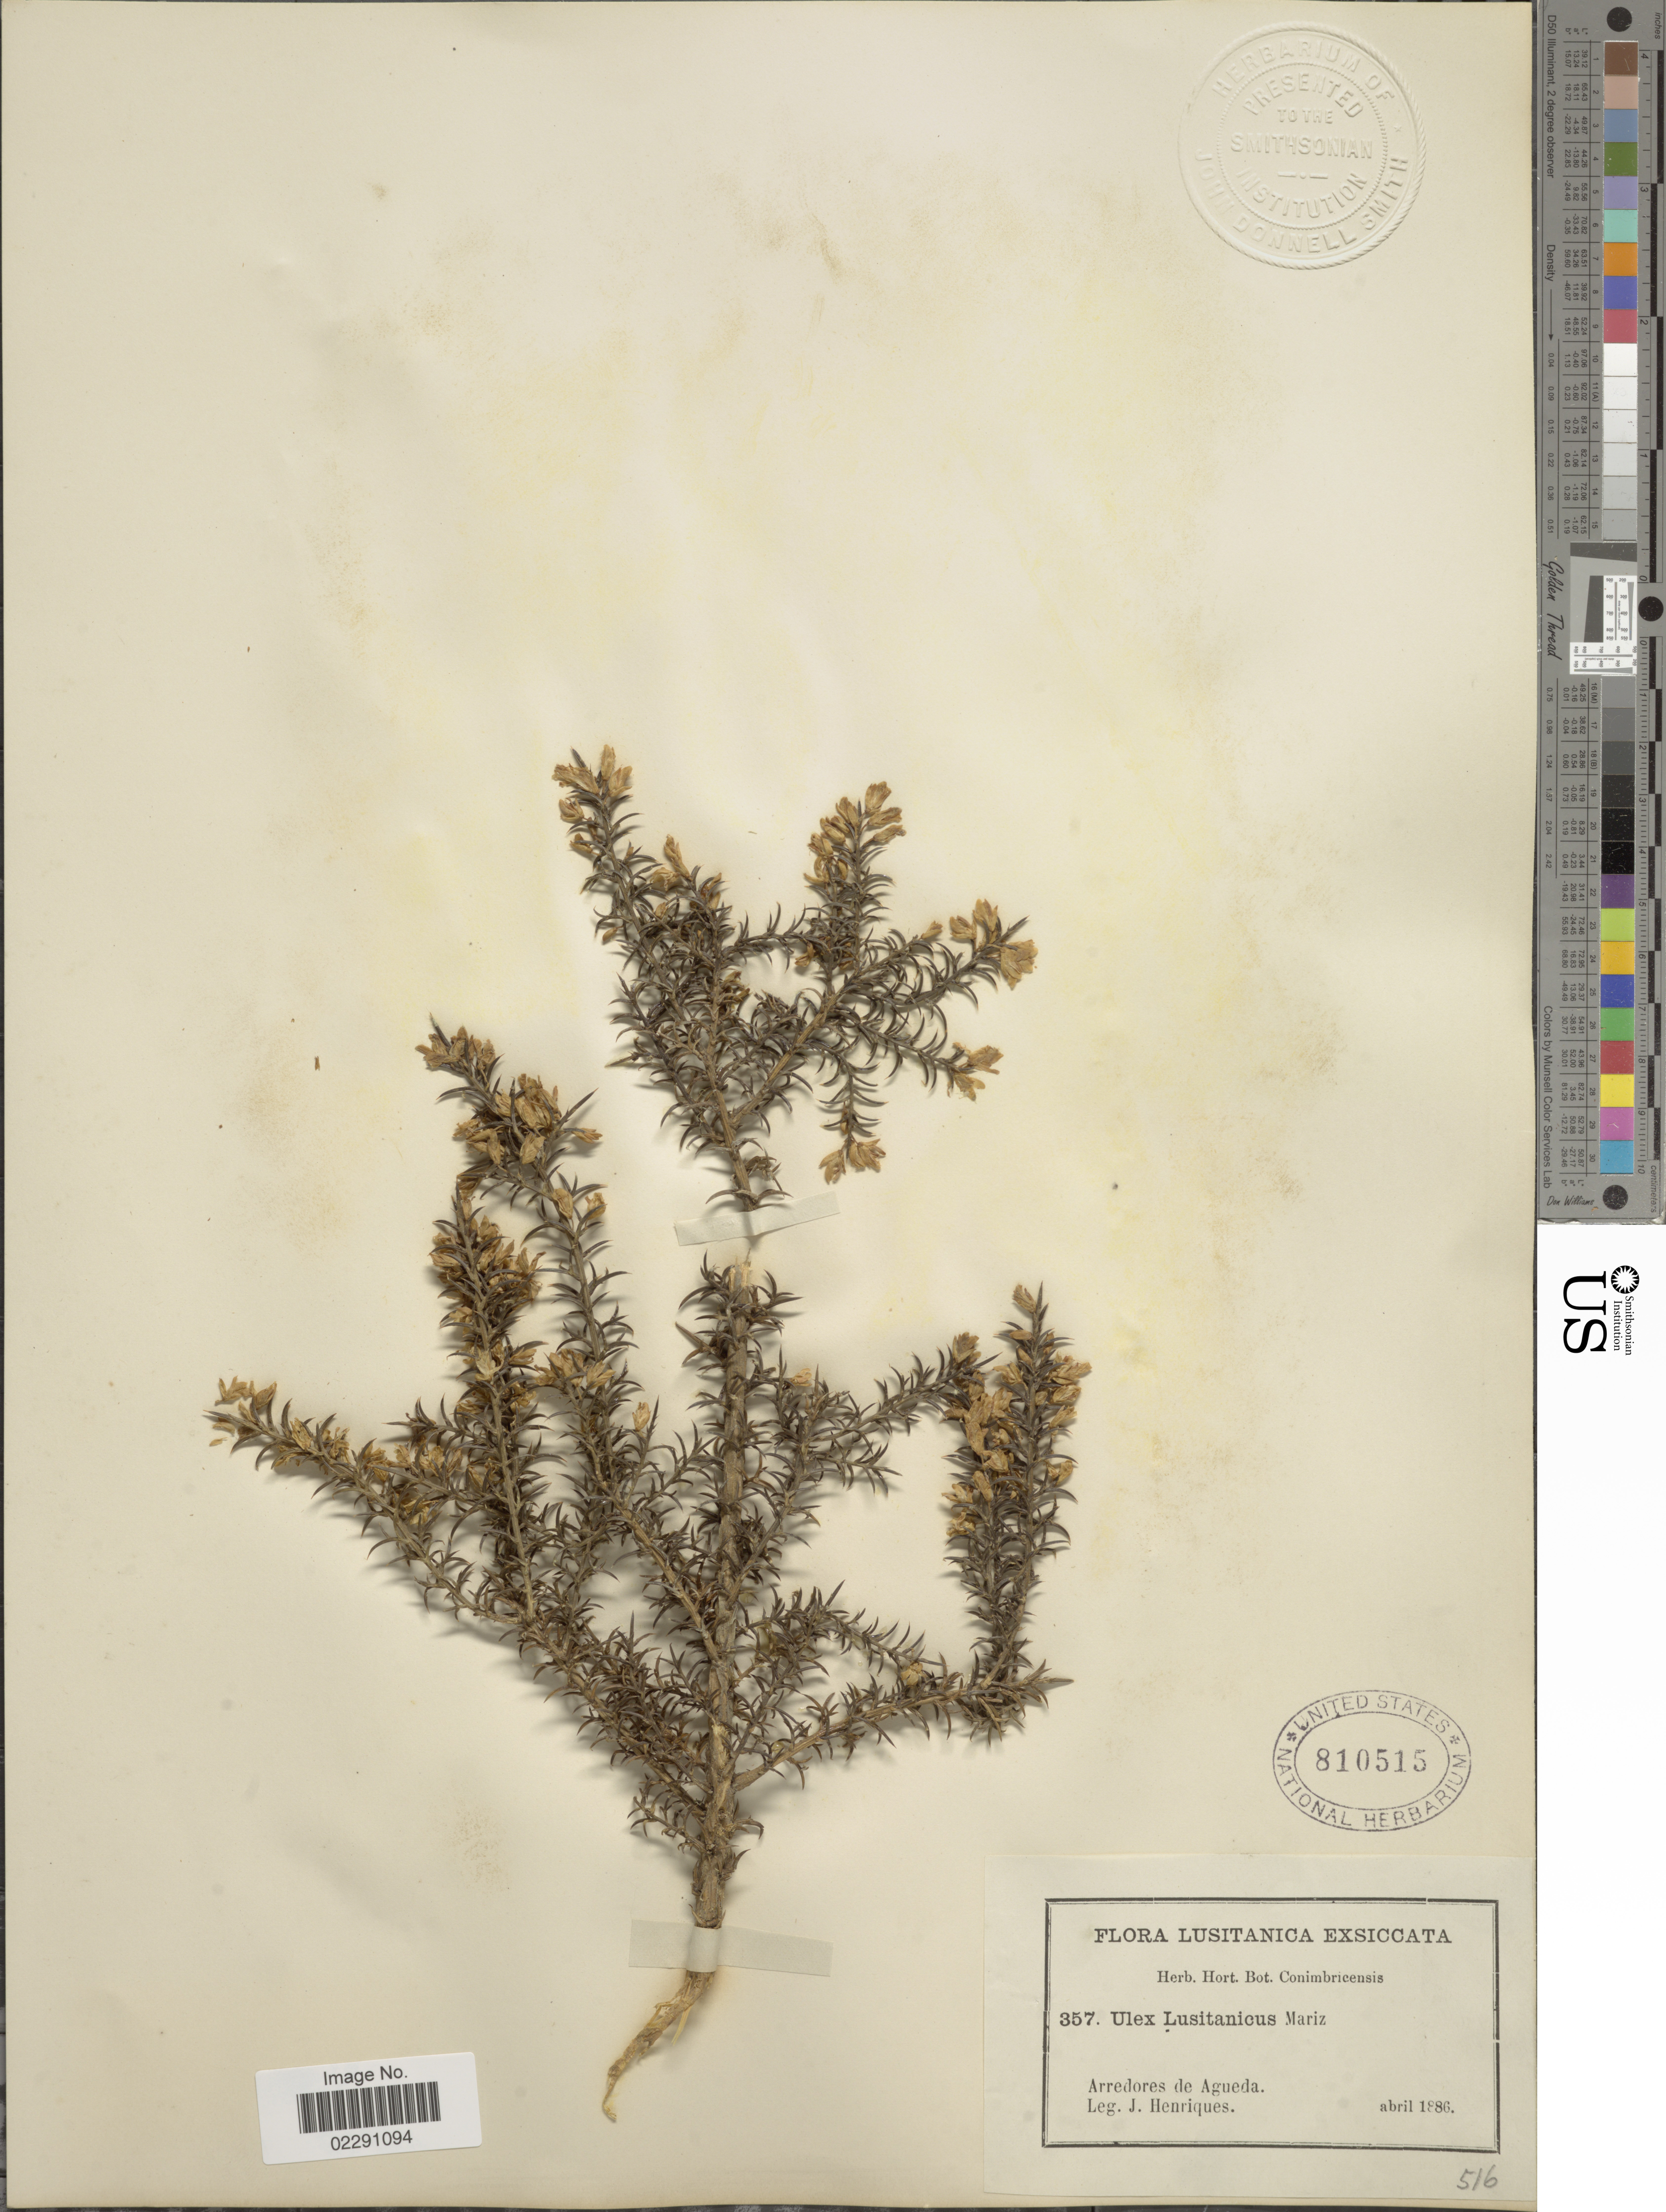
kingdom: Plantae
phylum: Tracheophyta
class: Magnoliopsida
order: Fabales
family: Fabaceae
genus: Ulex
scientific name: Ulex lusitanicus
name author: Mariz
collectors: J. A. Henriques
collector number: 357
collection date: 1886-04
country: Portugal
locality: Lusitanica, Arredores de Agueda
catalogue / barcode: US 810515